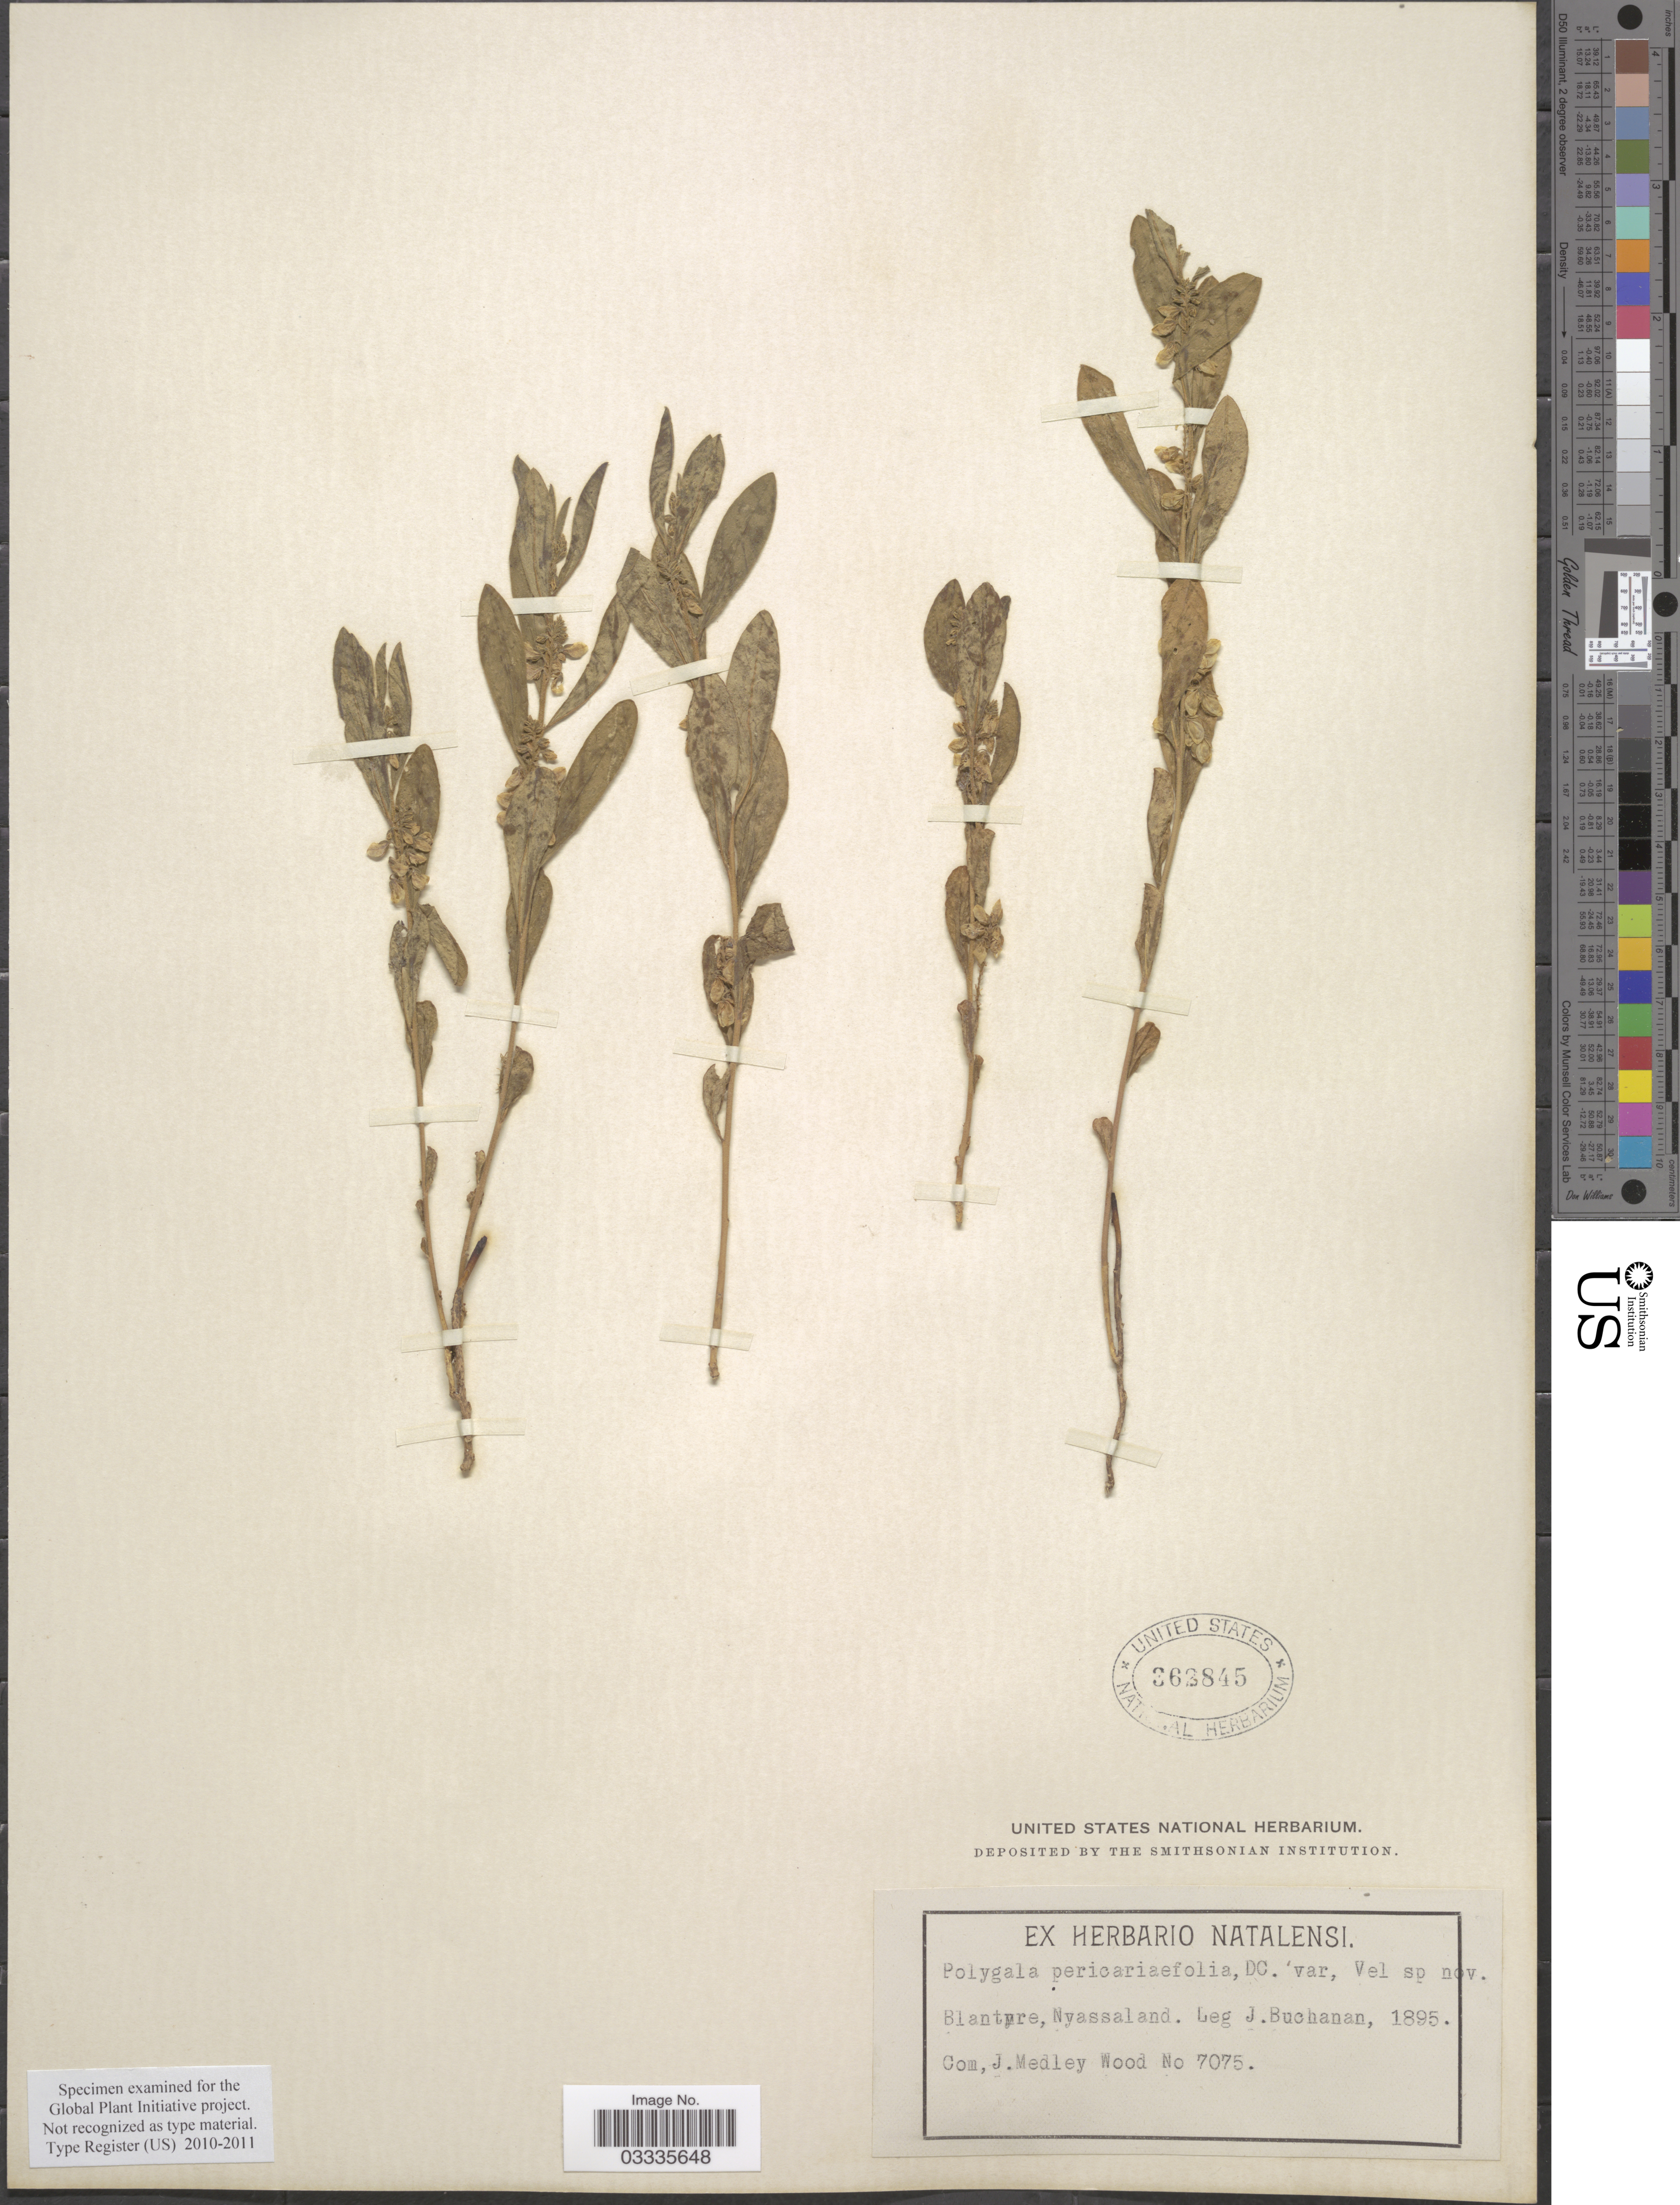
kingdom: Plantae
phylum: Tracheophyta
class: Magnoliopsida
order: Fabales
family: Polygalaceae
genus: Polygala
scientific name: Polygala persicariifolia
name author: DC.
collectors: J. Buchanan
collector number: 7075?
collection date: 1895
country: Malawi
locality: Blantyre, Nyassaland.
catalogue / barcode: US 362845